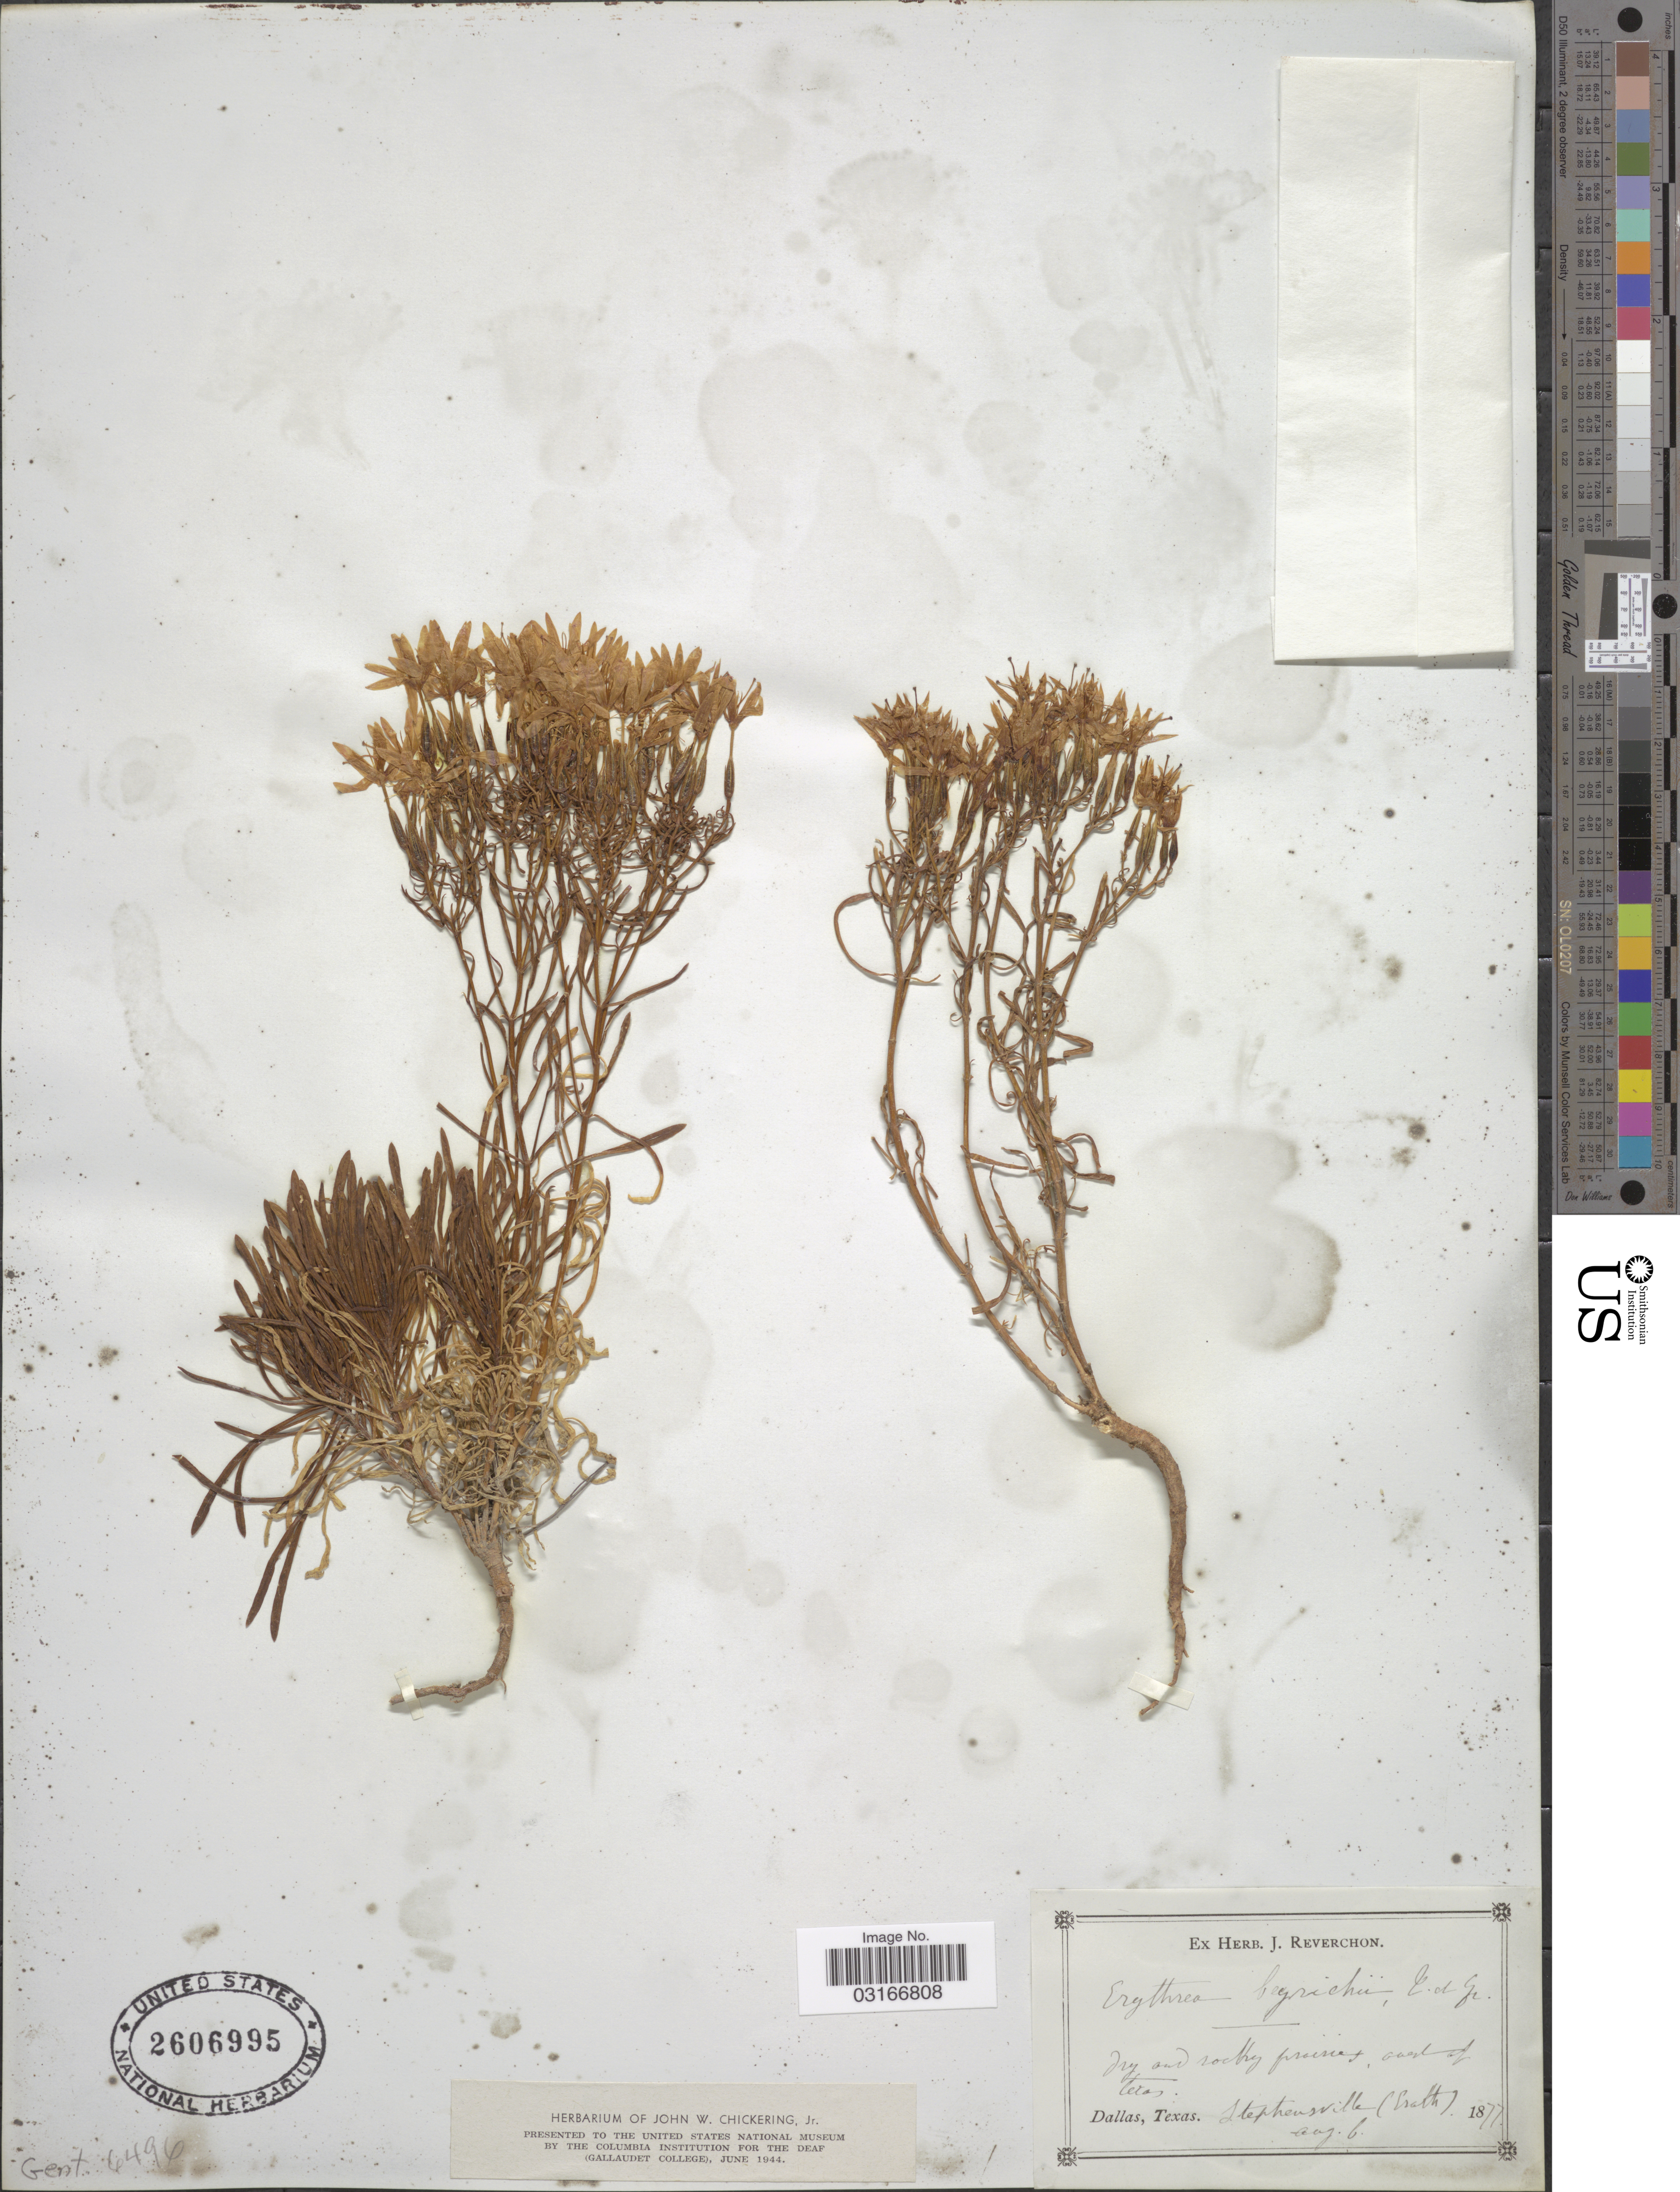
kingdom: Plantae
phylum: Tracheophyta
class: Magnoliopsida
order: Gentianales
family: Gentianaceae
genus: Centaurium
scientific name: Centaurium beyrichii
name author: (Torr.) B.L. Rob.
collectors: ex herb. J. Reverchon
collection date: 1877-08-06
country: United States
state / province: Texas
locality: Dry and rocky prairies, east of Texas. Stephenville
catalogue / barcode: US 2606995